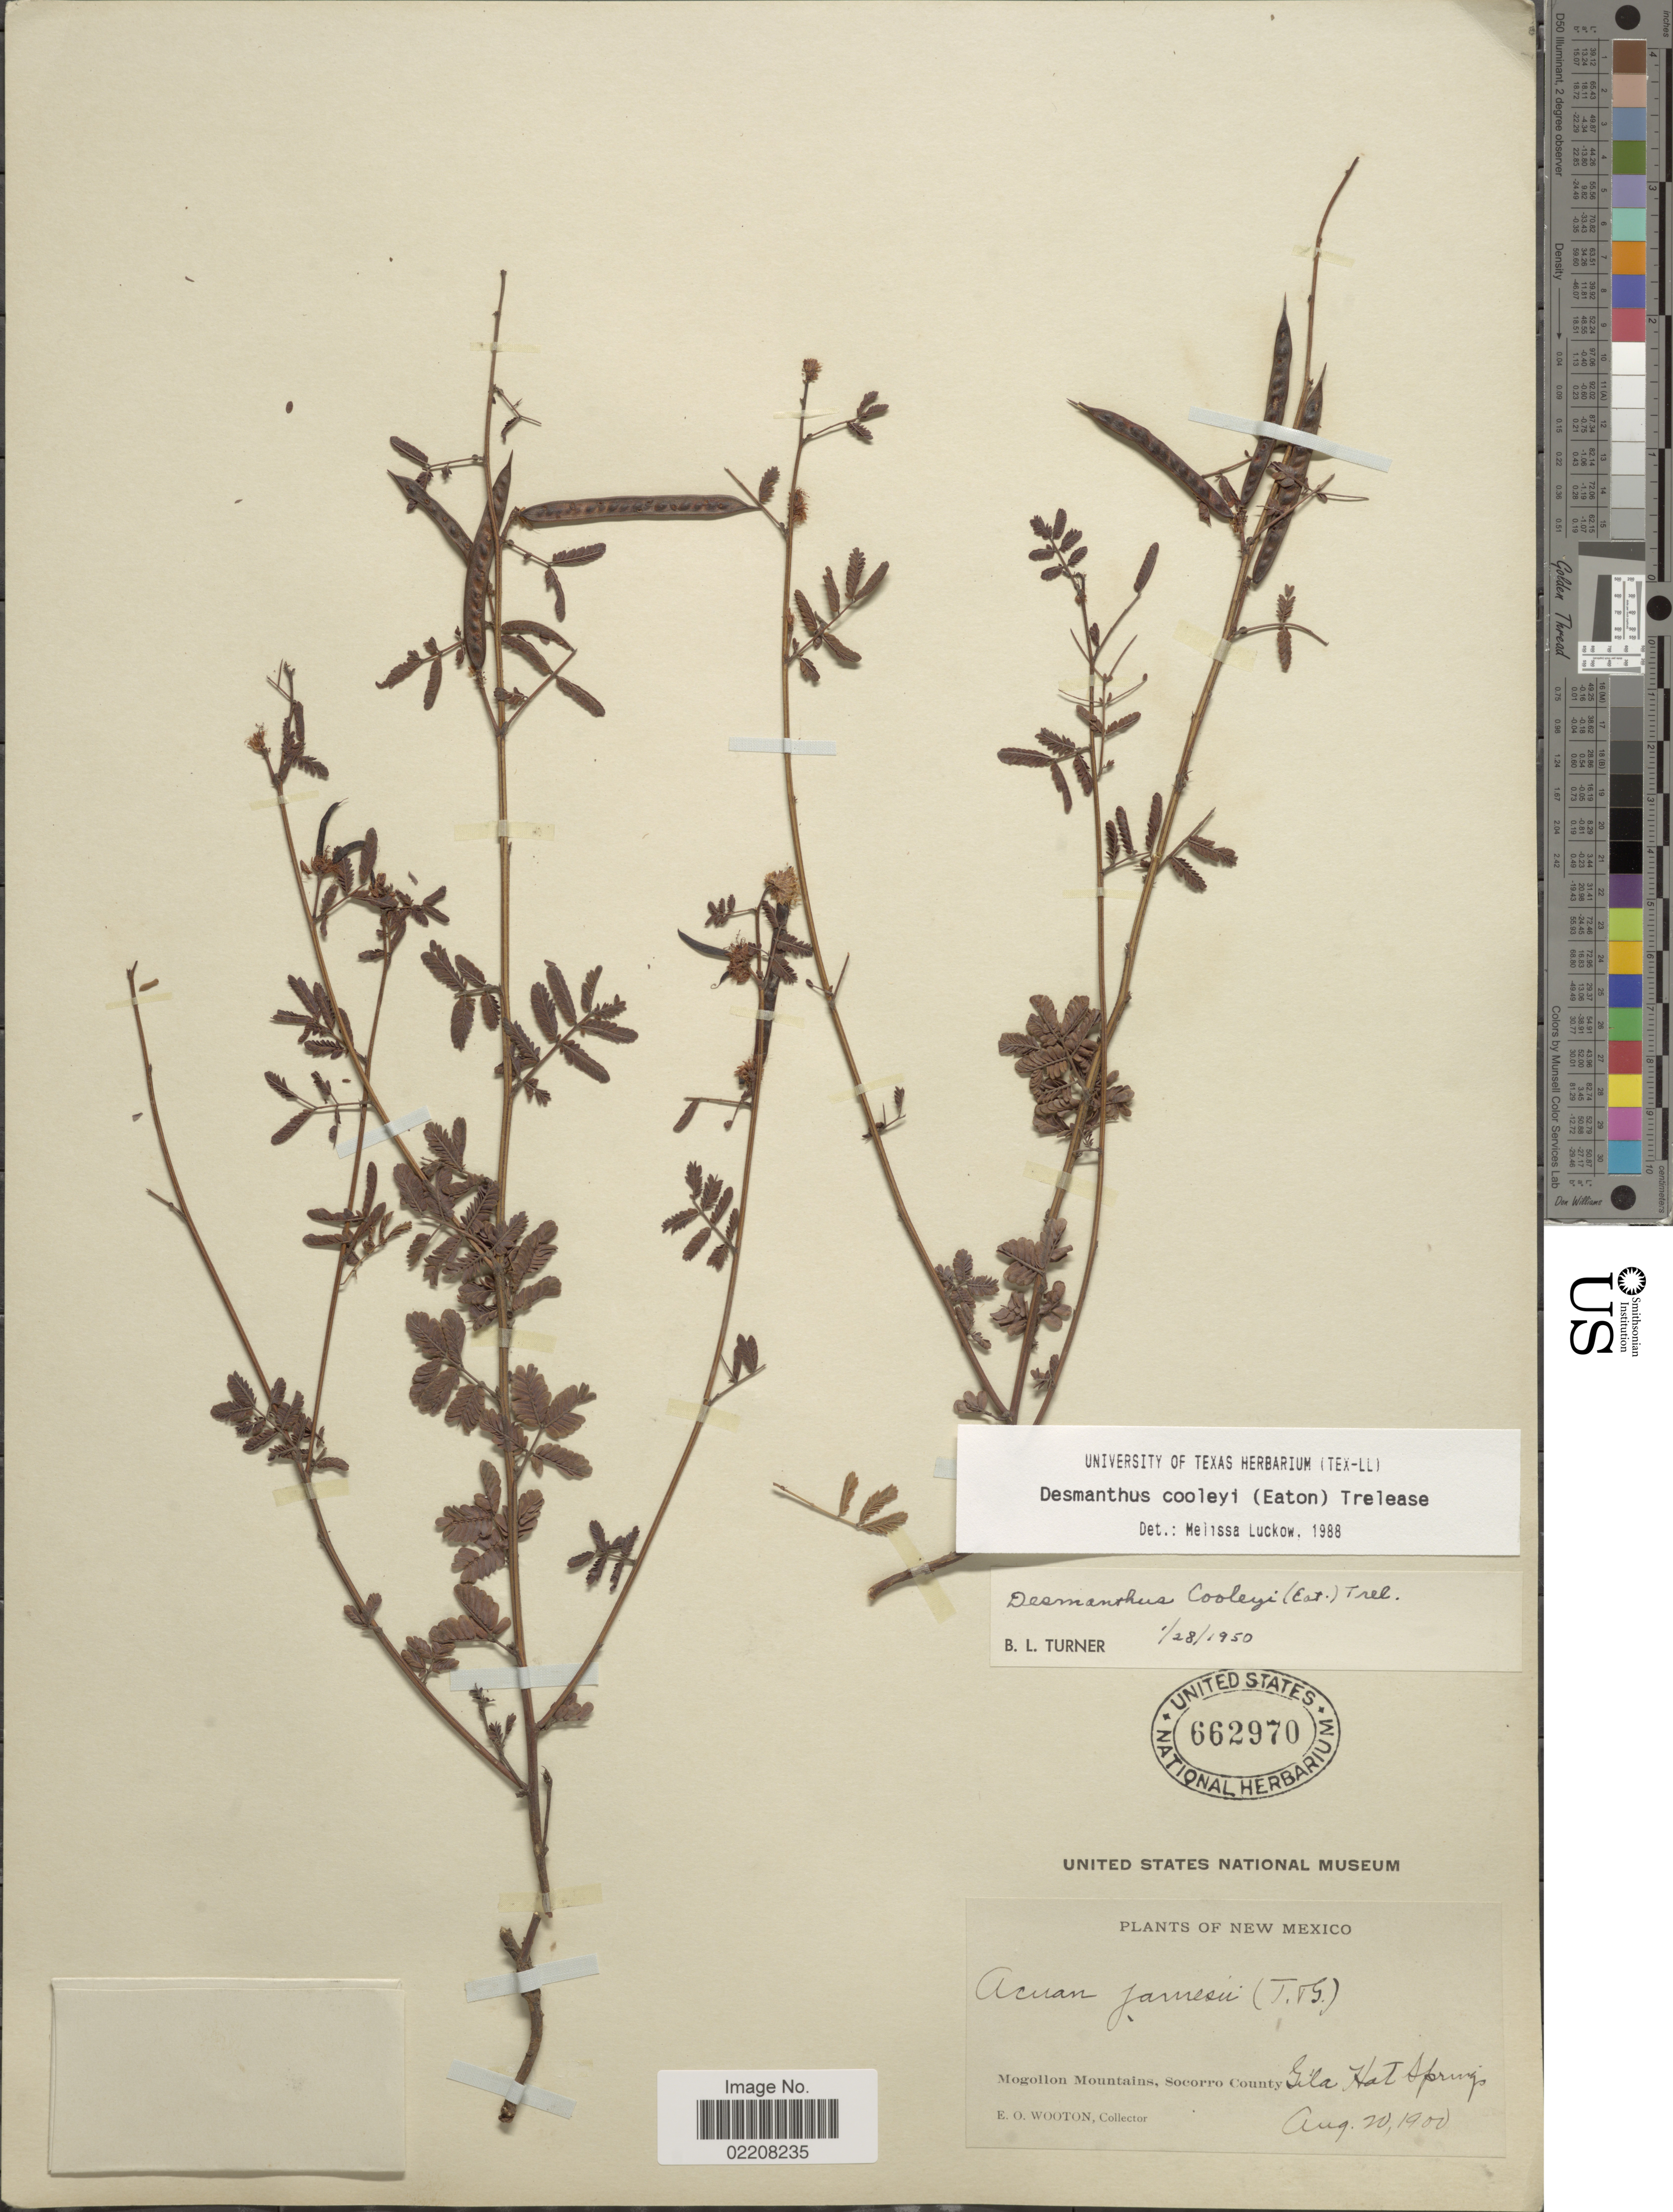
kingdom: Plantae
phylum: Tracheophyta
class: Magnoliopsida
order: Fabales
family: Fabaceae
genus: Desmanthus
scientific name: Desmanthus cooleyi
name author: (Eaton) Trel.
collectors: E. O. Wooton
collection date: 1900-08-20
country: United States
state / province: New Mexico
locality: Mogollon Mountains, Socorro County. Gila Hot Springs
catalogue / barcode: US 662970